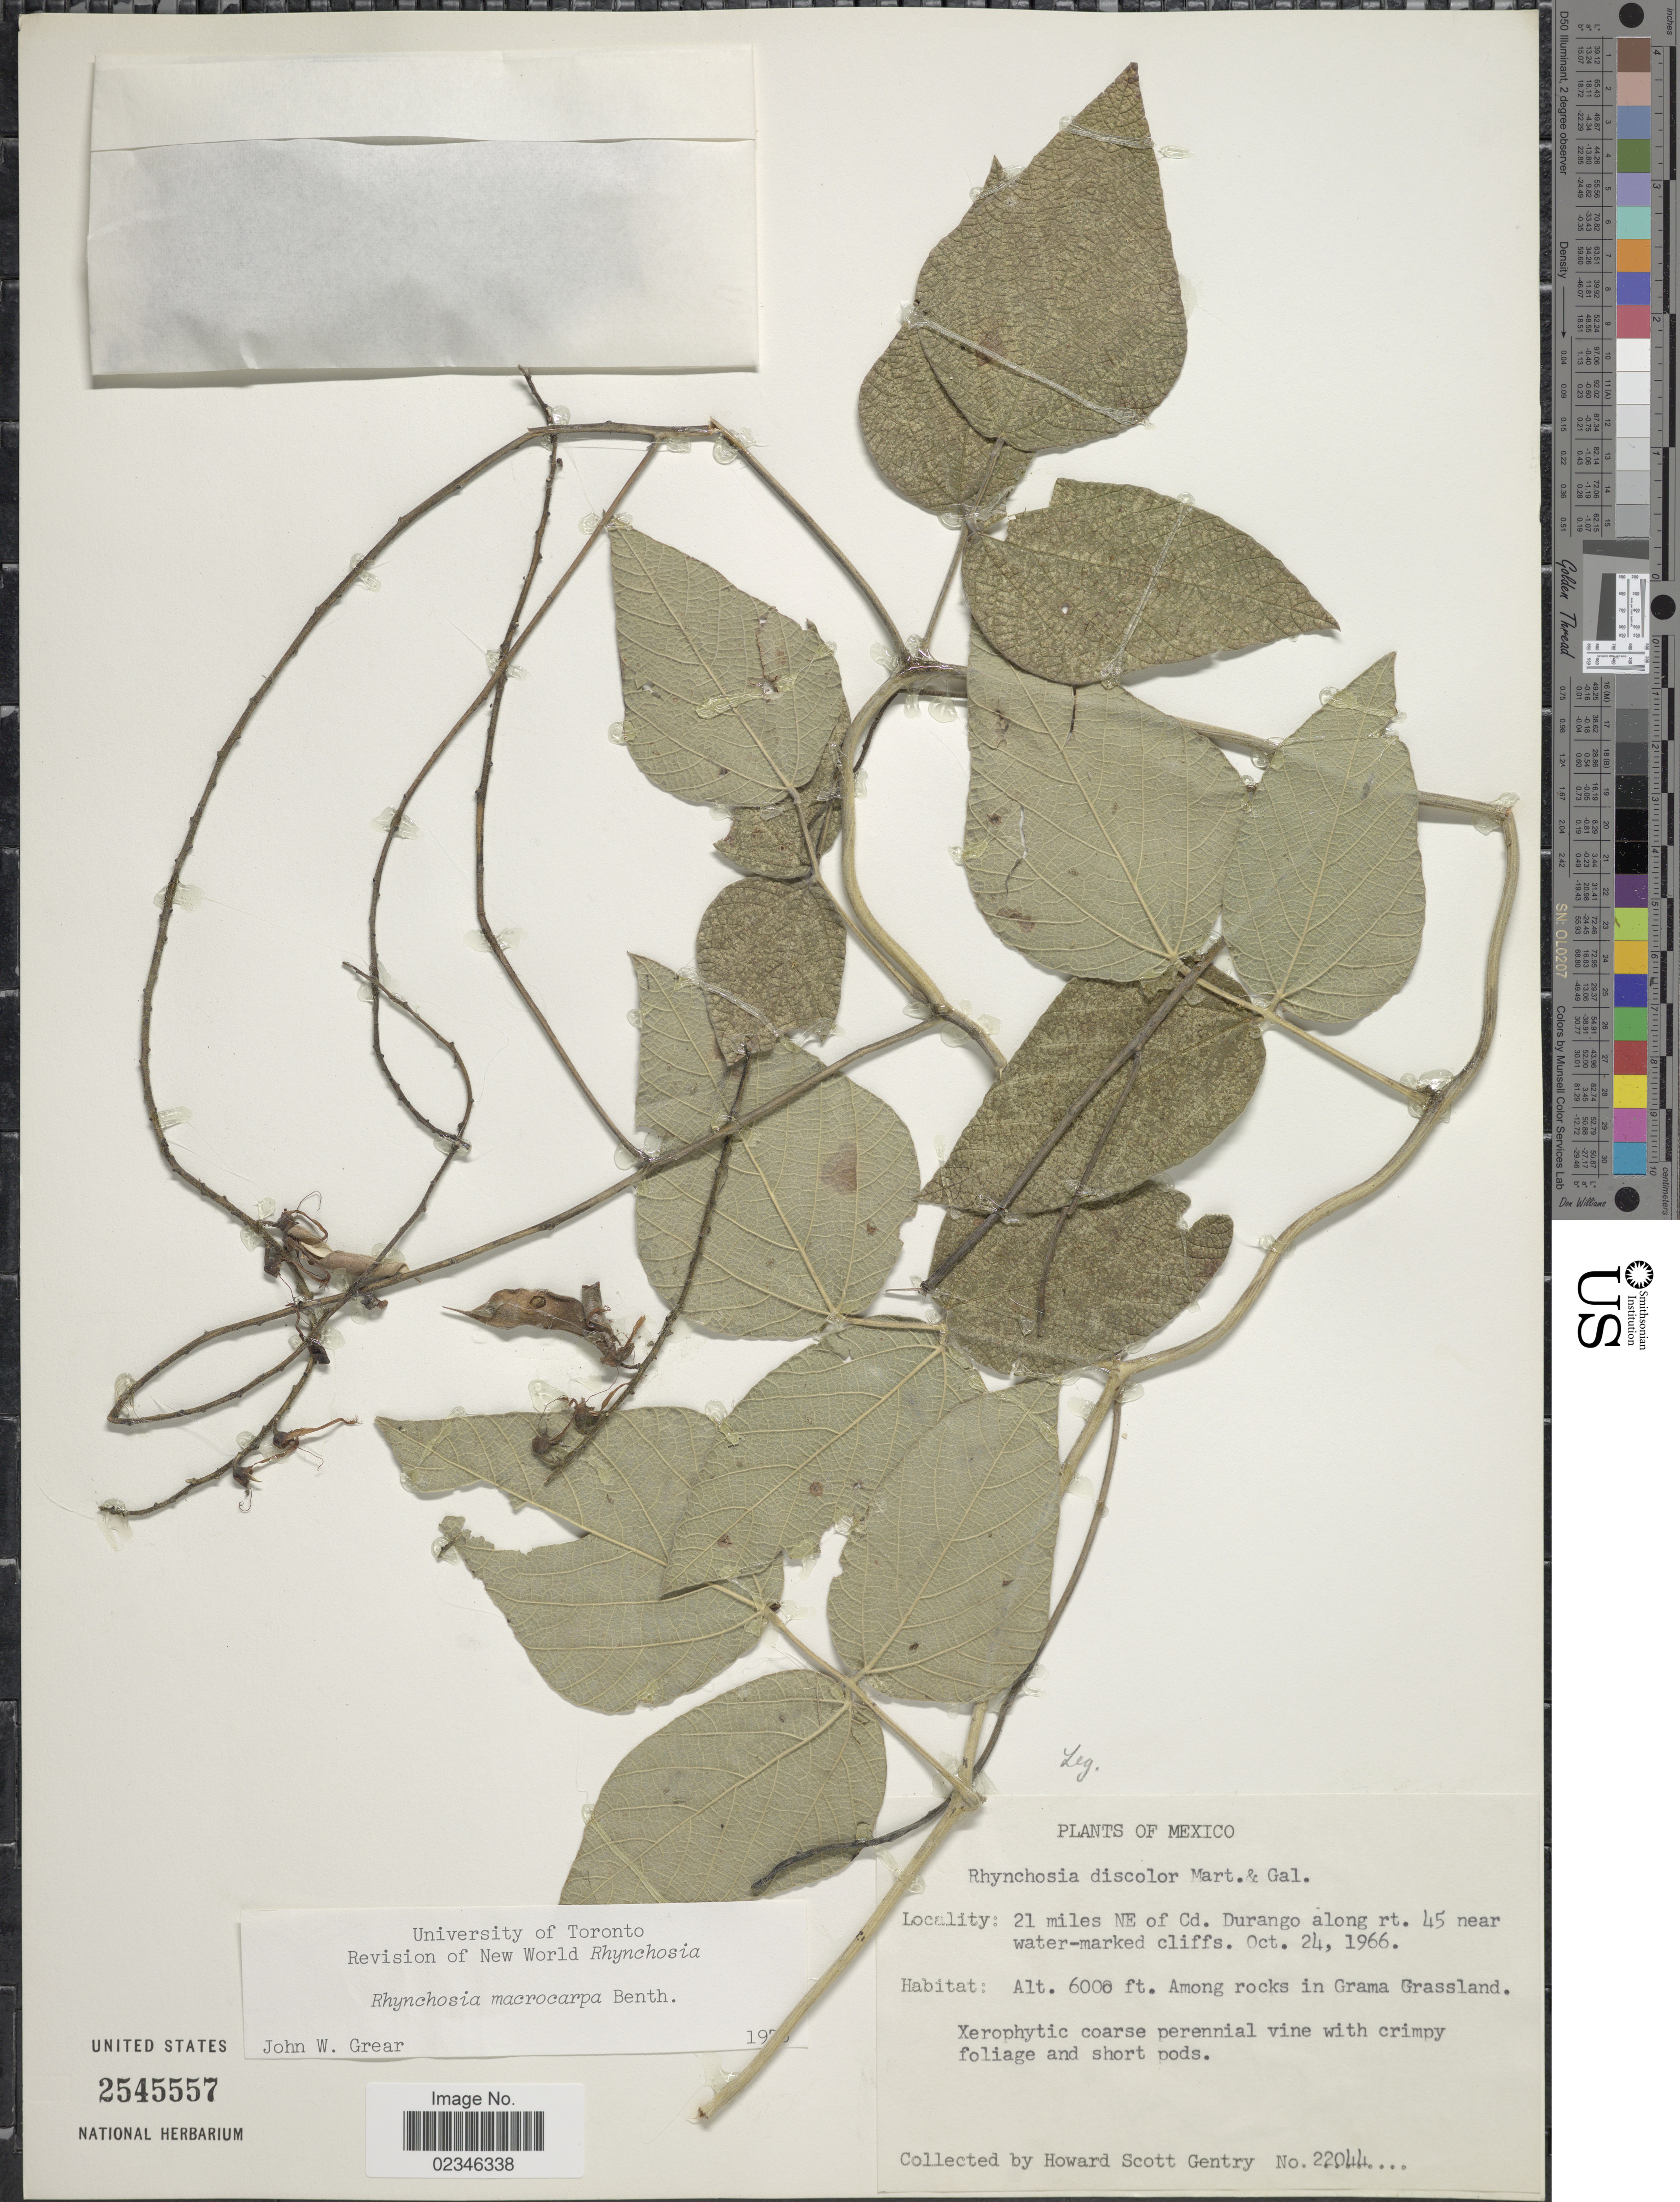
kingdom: Plantae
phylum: Tracheophyta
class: Magnoliopsida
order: Fabales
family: Fabaceae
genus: Rhynchosia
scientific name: Rhynchosia macrocarpa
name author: Benth.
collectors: H. S. Gentry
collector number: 22044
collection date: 1966-10-24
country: Mexico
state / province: Durango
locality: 21 miles NE of Cd. Durango along rt. 45 near water-marked cliffs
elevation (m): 1829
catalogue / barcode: US 2545557